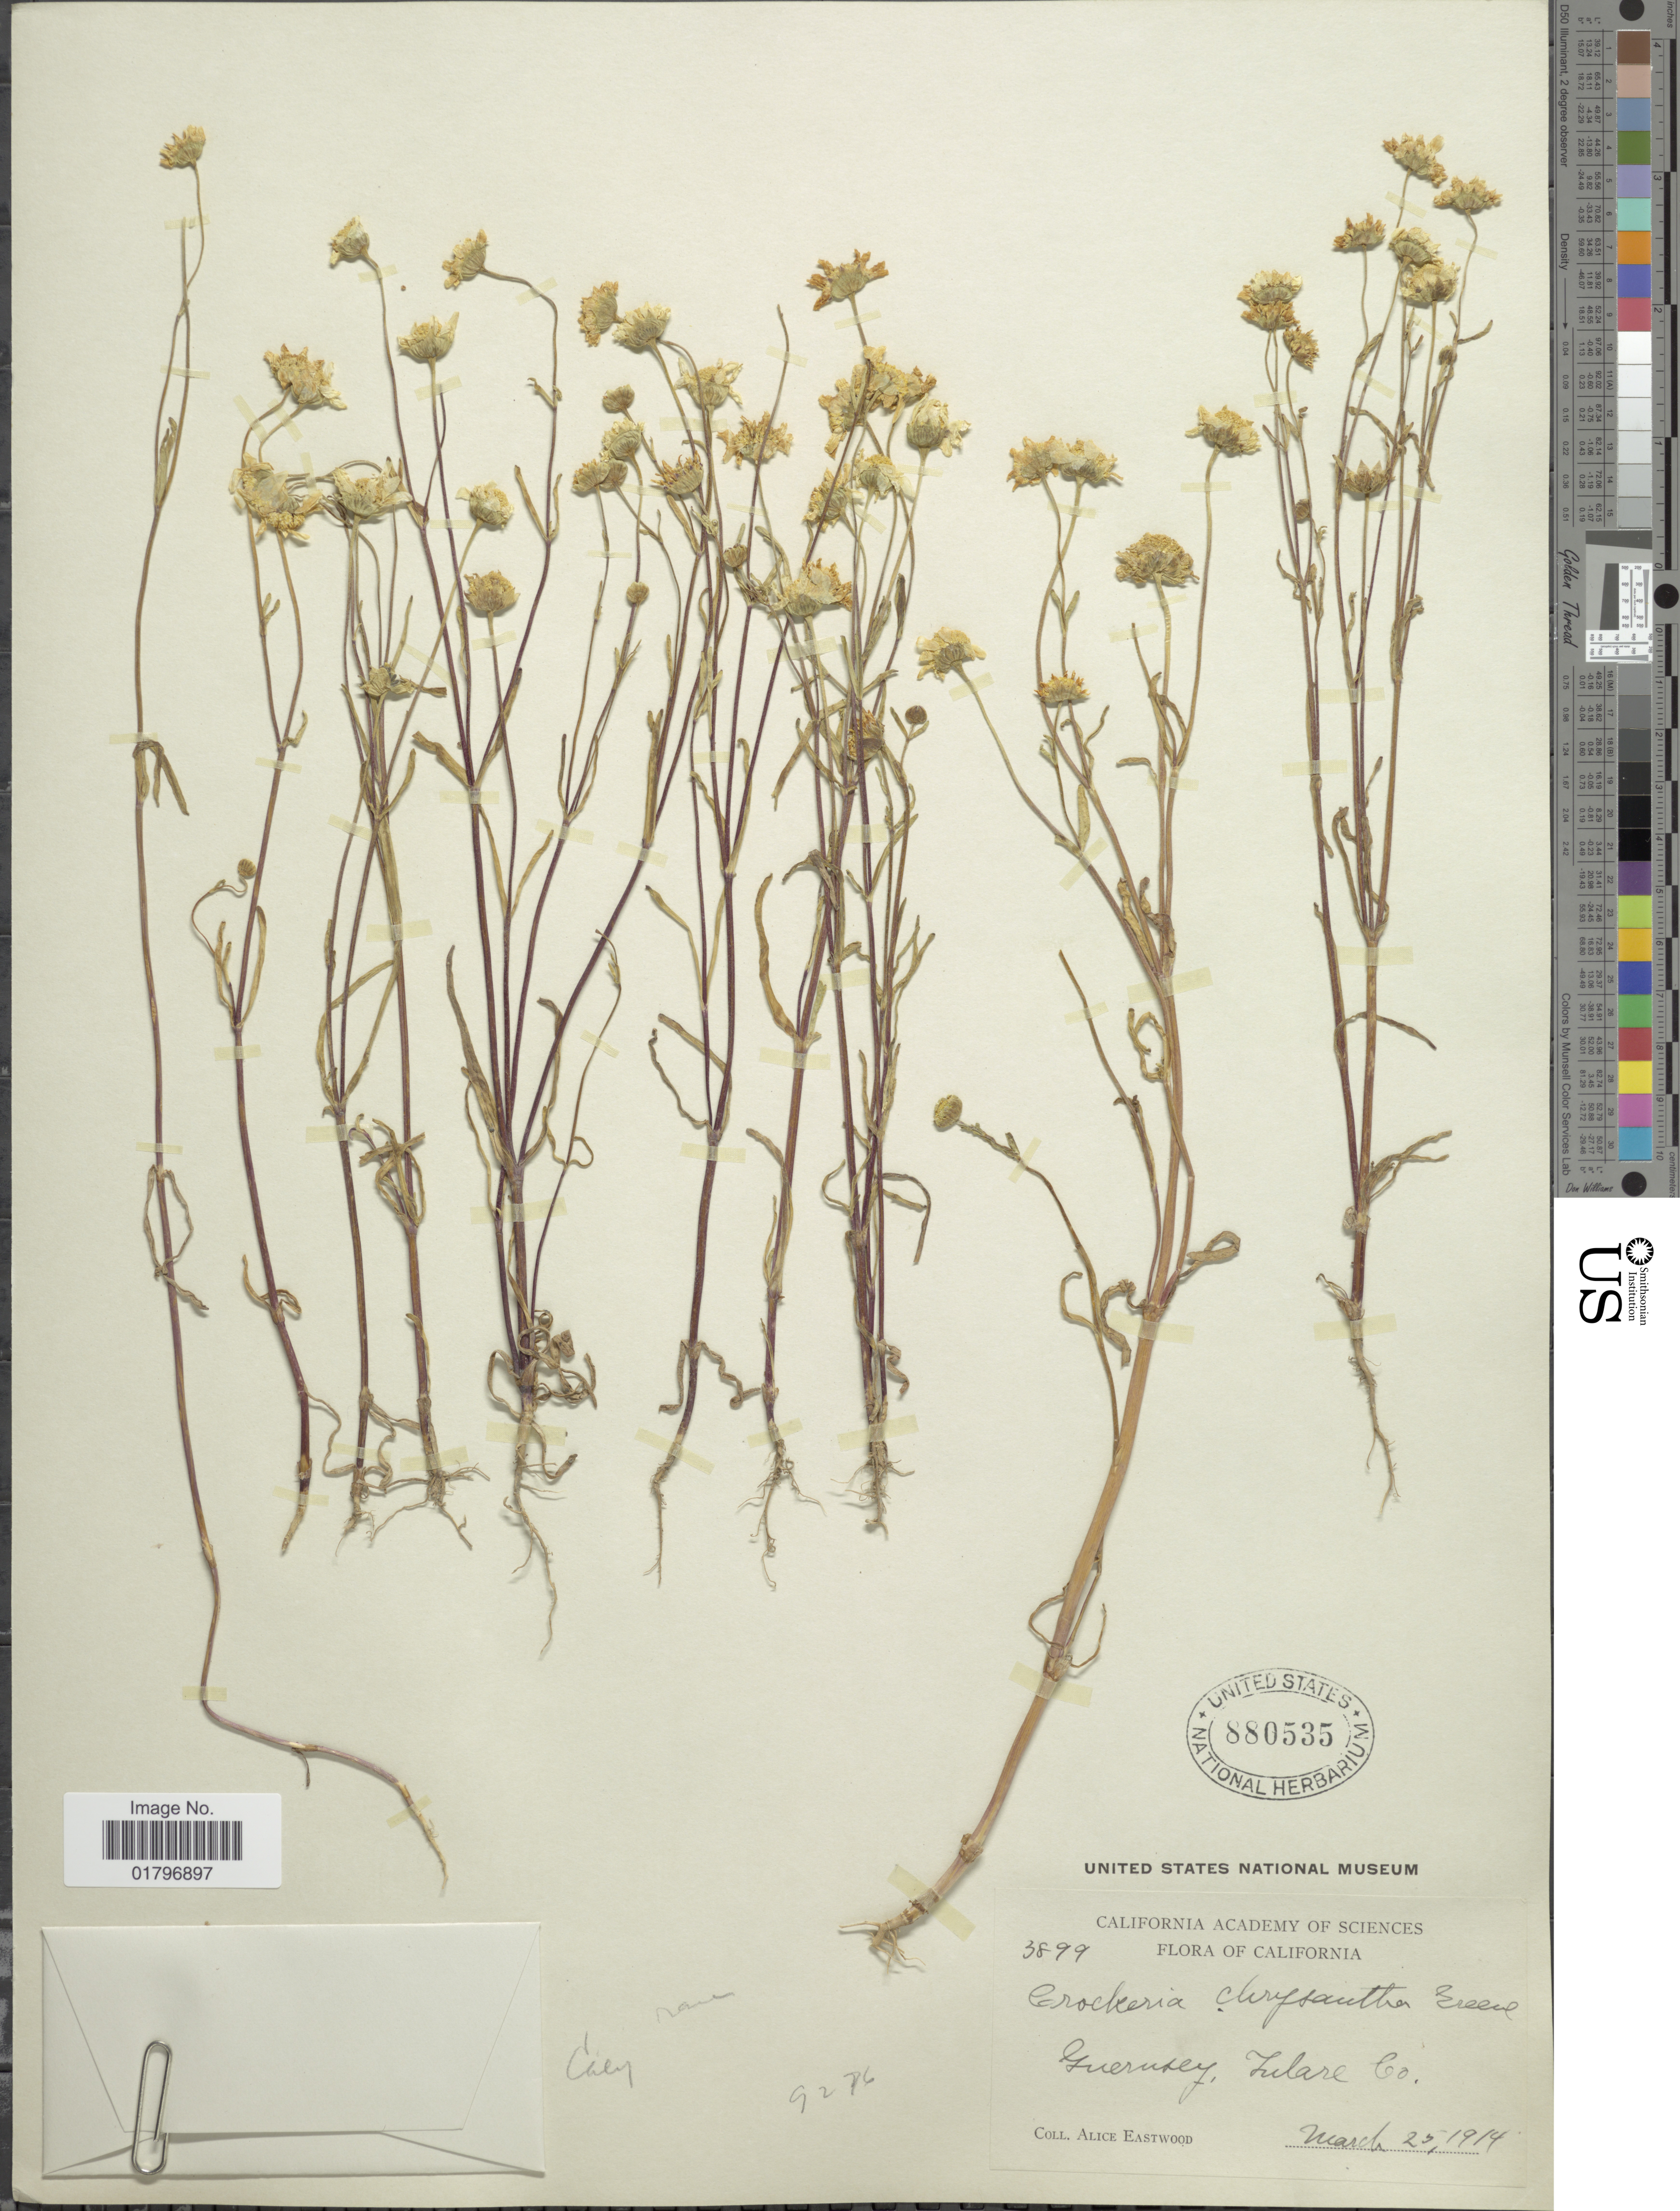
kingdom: Plantae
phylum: Tracheophyta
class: Magnoliopsida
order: Asterales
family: Asteraceae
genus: Lasthenia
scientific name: Lasthenia chrysantha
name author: (Greene ex A. Gray) Greene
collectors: A. Eastwood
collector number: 3899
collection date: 1914-03-25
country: United States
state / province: California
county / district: Tulare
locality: Guerusey, Tulare Co.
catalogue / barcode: US 880535